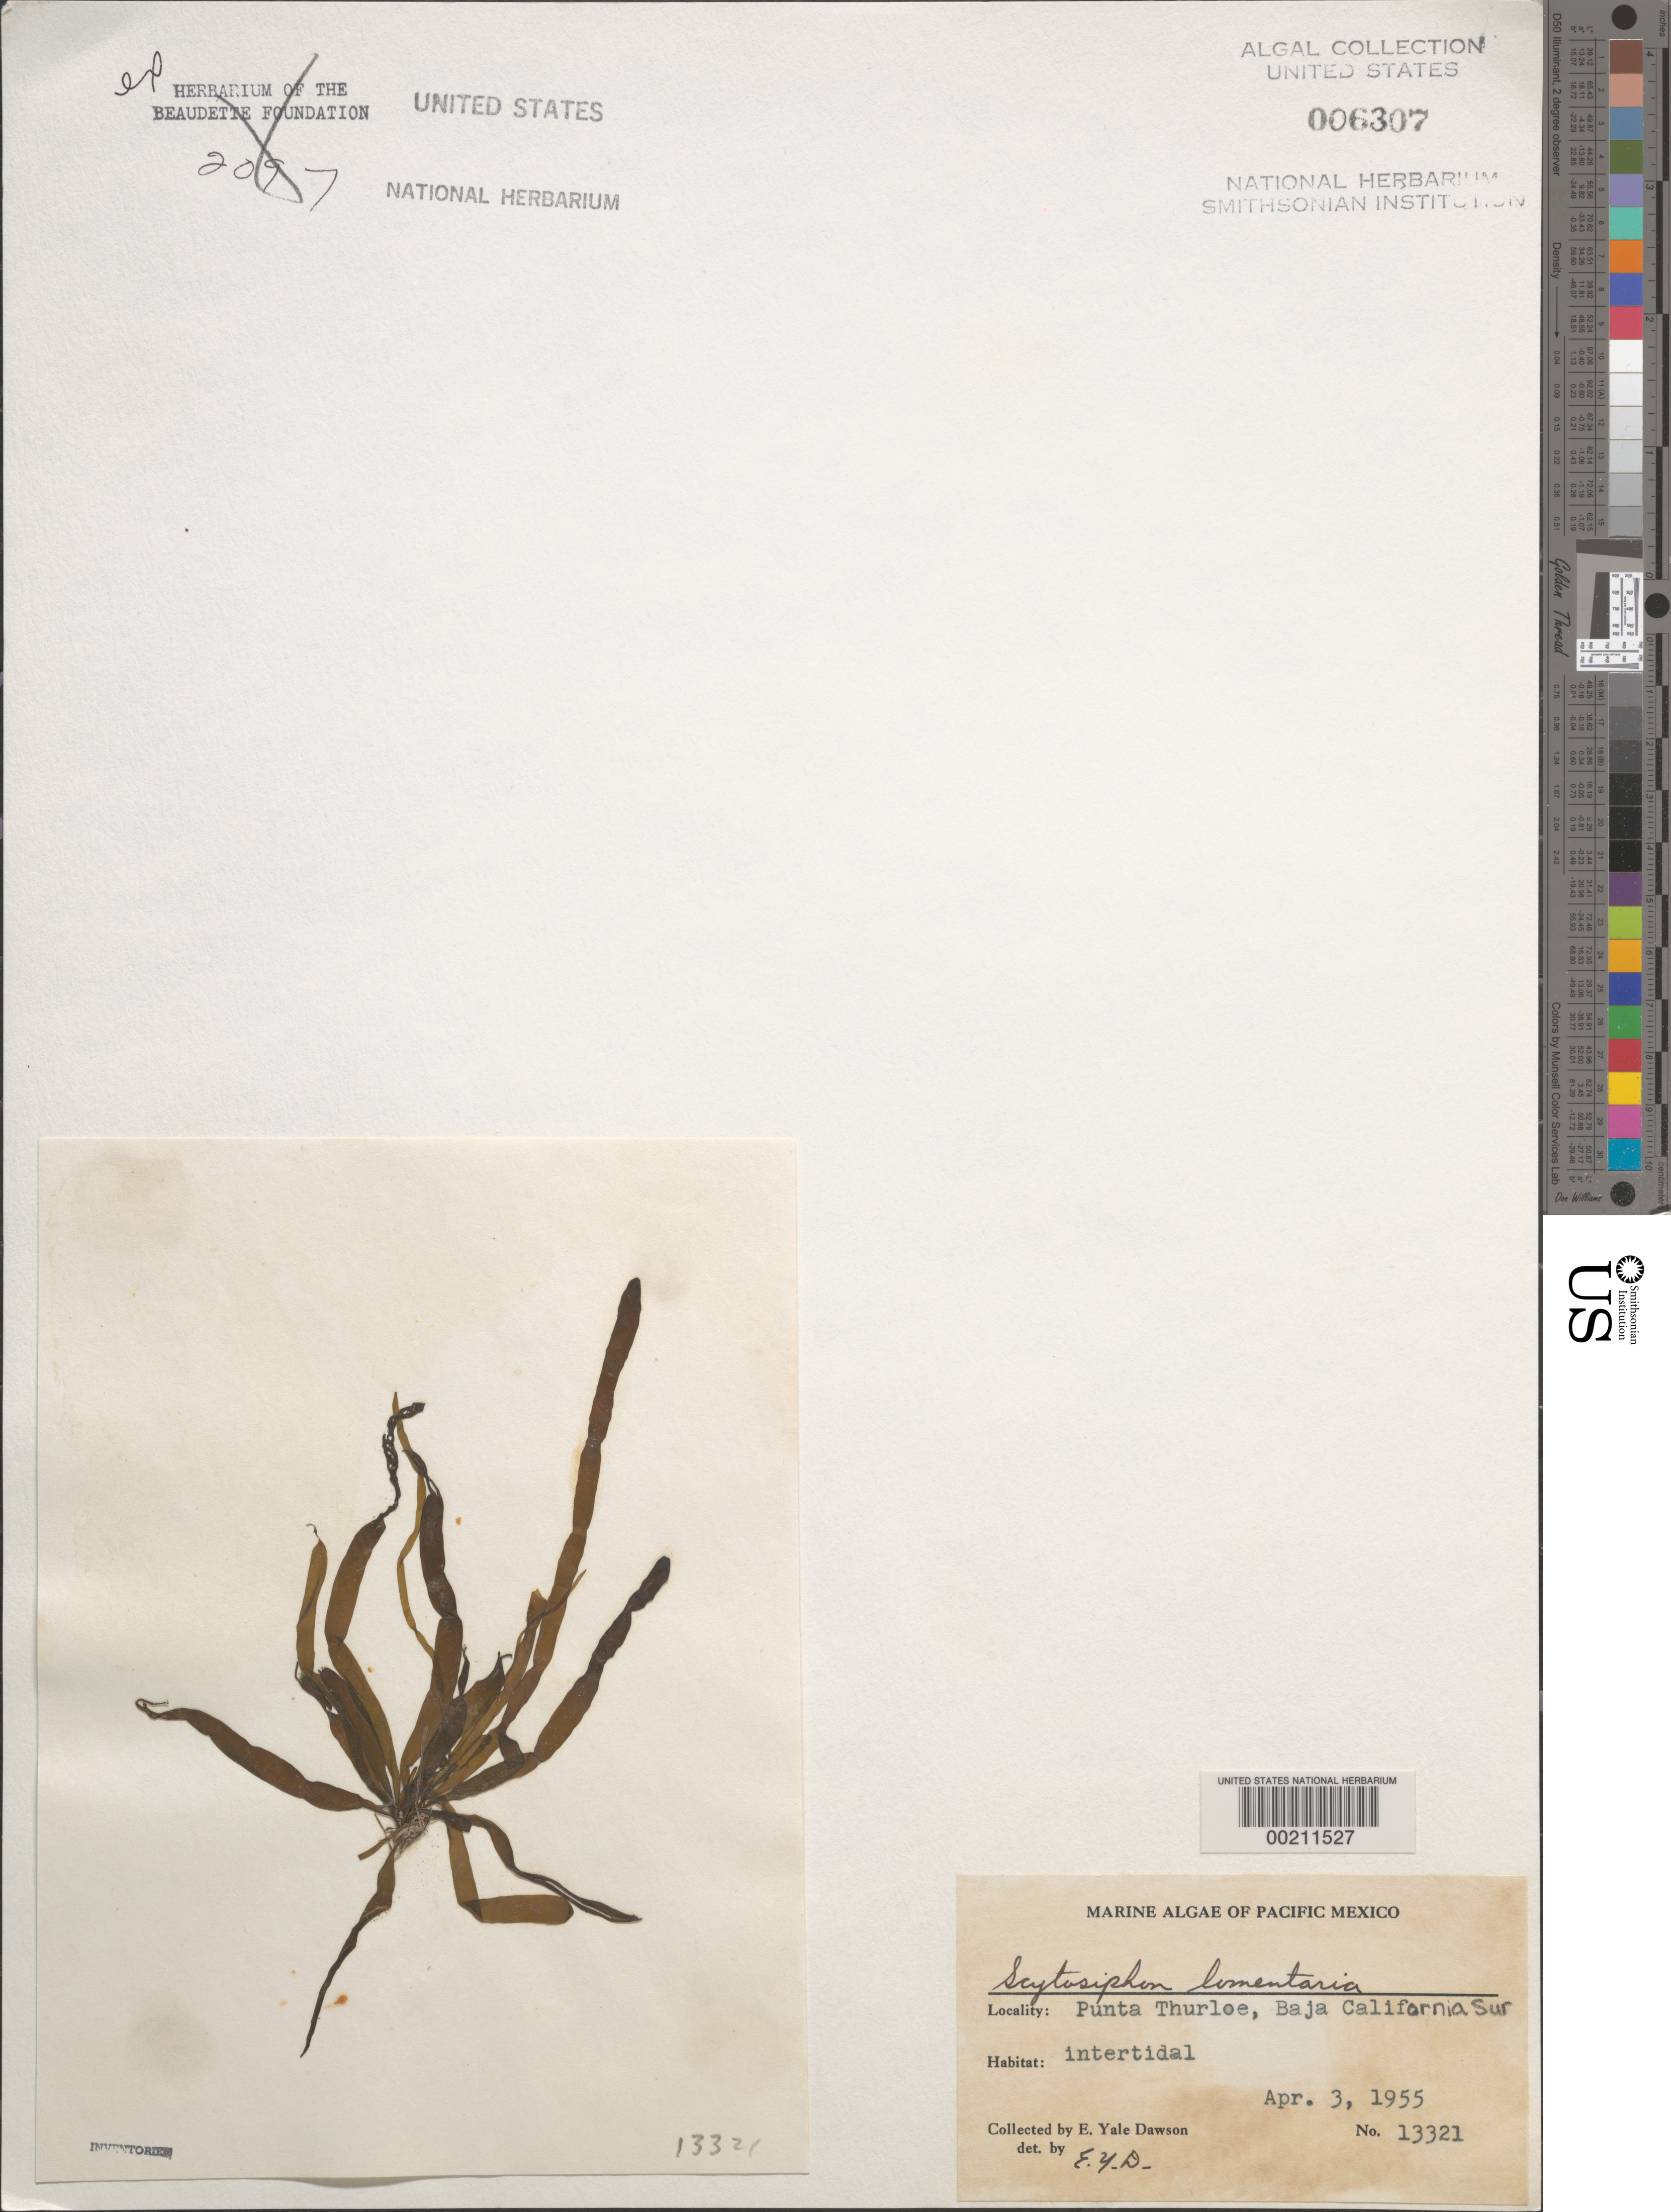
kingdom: Chromista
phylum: Ochrophyta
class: Phaeophyceae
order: Scytosiphonales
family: Scytosiphonaceae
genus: Scytosiphon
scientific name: Scytosiphon lomentaria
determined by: Dawson, E. Y.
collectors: E. Y. Dawson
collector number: EYD 13321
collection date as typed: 03 Apr 1955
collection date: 1955-04-03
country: Mexico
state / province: Baja California Sur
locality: Punta Thurloe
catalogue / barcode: US 6307